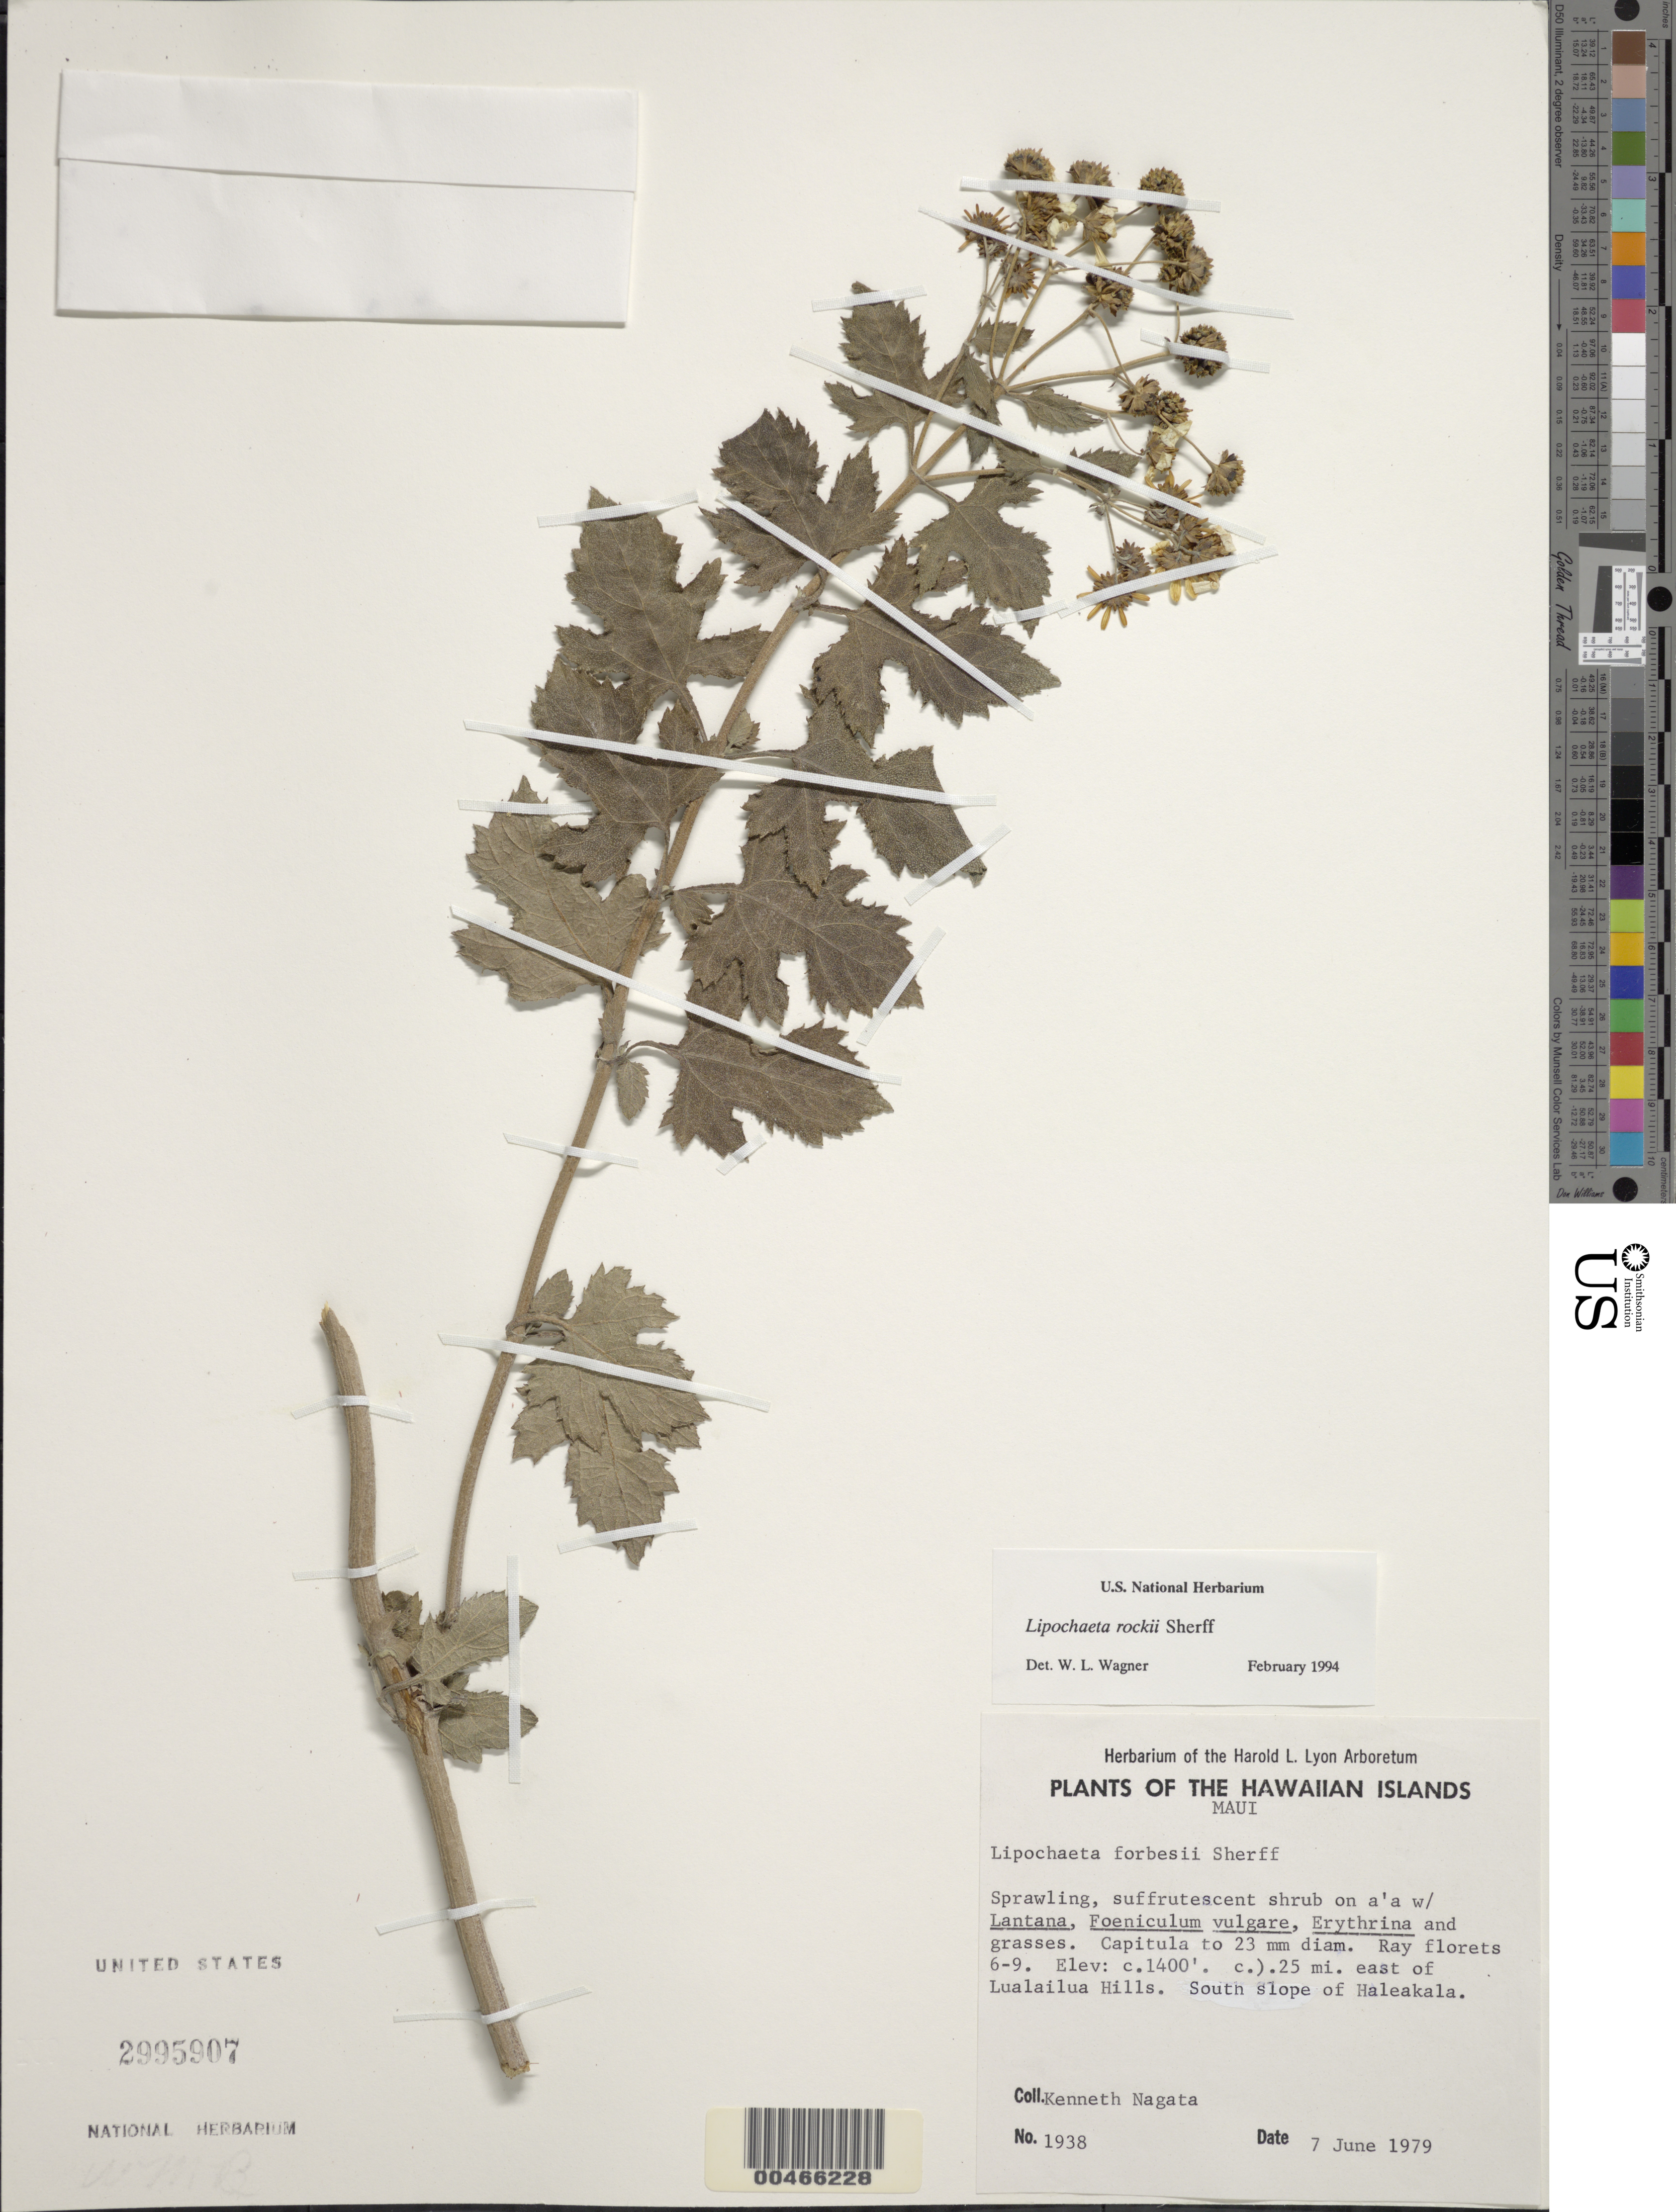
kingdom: Plantae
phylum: Tracheophyta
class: Magnoliopsida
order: Asterales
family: Asteraceae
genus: Lipochaeta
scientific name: Lipochaeta rockii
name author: Sherff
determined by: Wagner, W. L., (BOT), Smithsonian Institution - National Museum of Natural History (UNITED STATES)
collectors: K. Nagata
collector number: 1938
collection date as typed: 7 Jun 1979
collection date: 1979-06-07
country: United States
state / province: Hawaii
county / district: Maui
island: Maui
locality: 0.25 mi E of Lualailua Hills. S slope of Haleakala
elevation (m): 427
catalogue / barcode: US 2995907